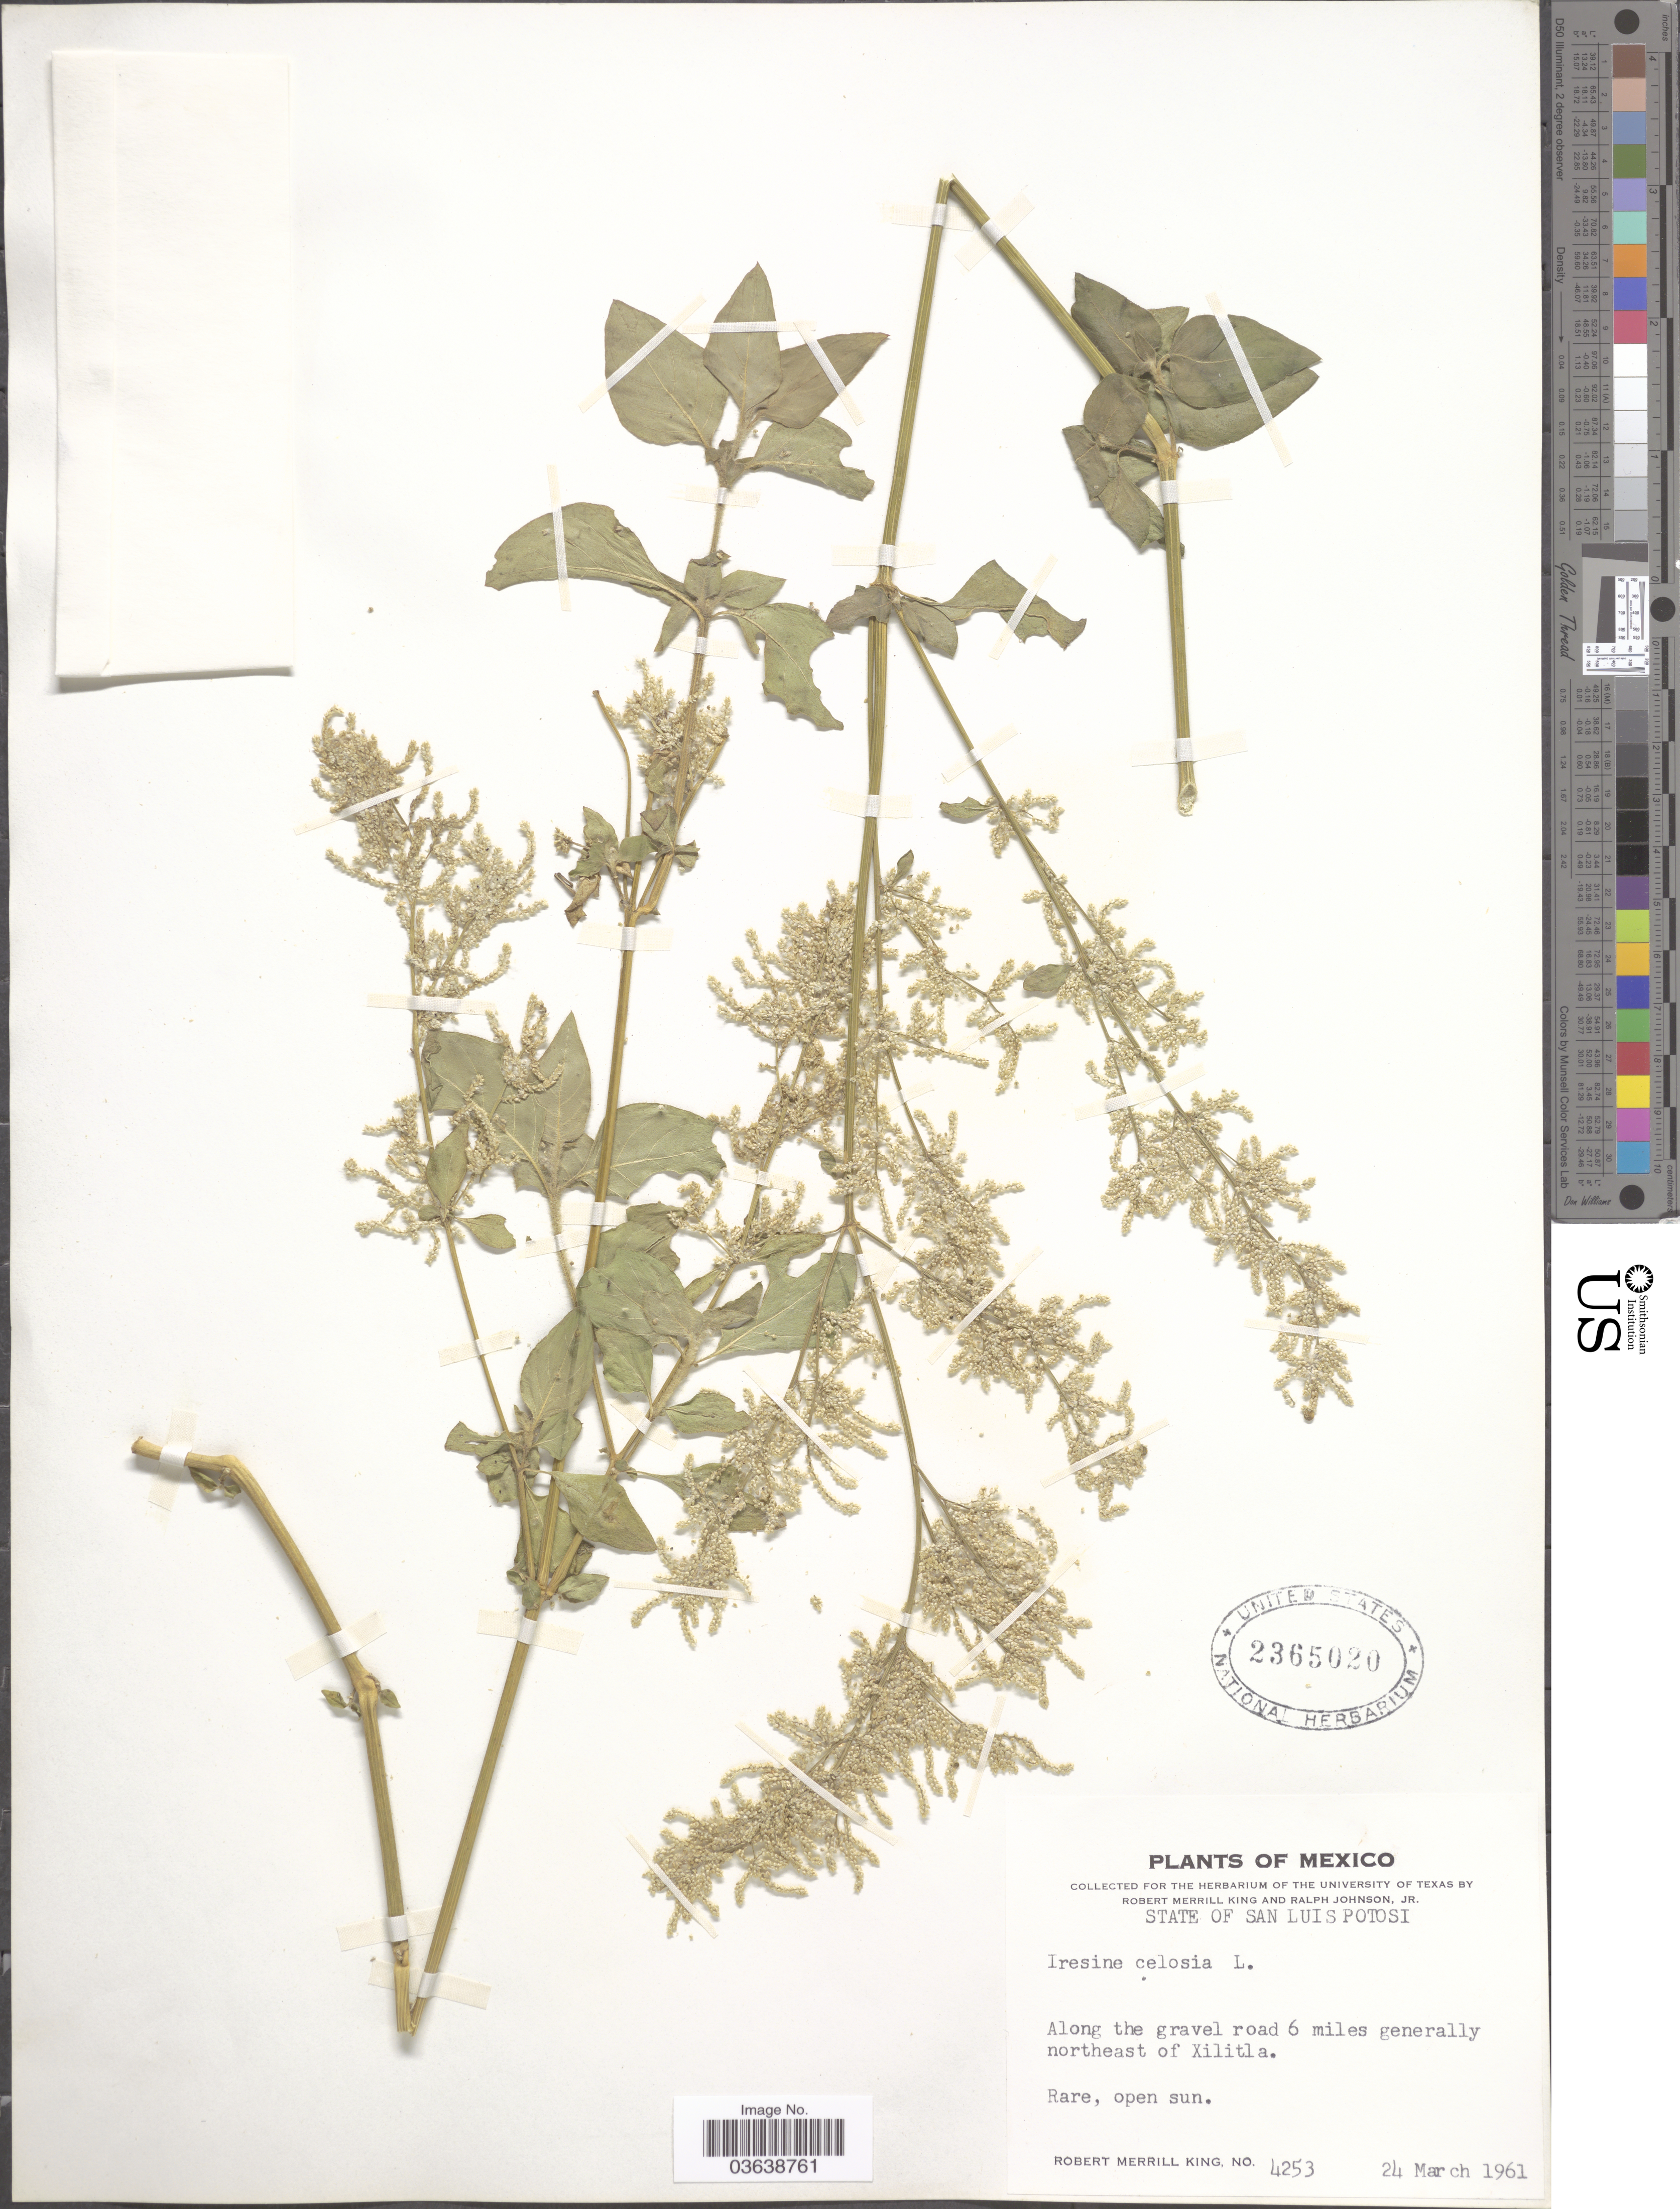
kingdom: Plantae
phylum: Tracheophyta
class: Magnoliopsida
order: Caryophyllales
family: Amaranthaceae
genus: Iresine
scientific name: Iresine celosia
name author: L.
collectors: R. M. King & R. Johnson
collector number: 4253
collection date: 1961-03-24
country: Mexico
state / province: San Luis Potosí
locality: Along the gravel road 6 miles generally northeast of Xilitla.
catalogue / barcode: US 2365020